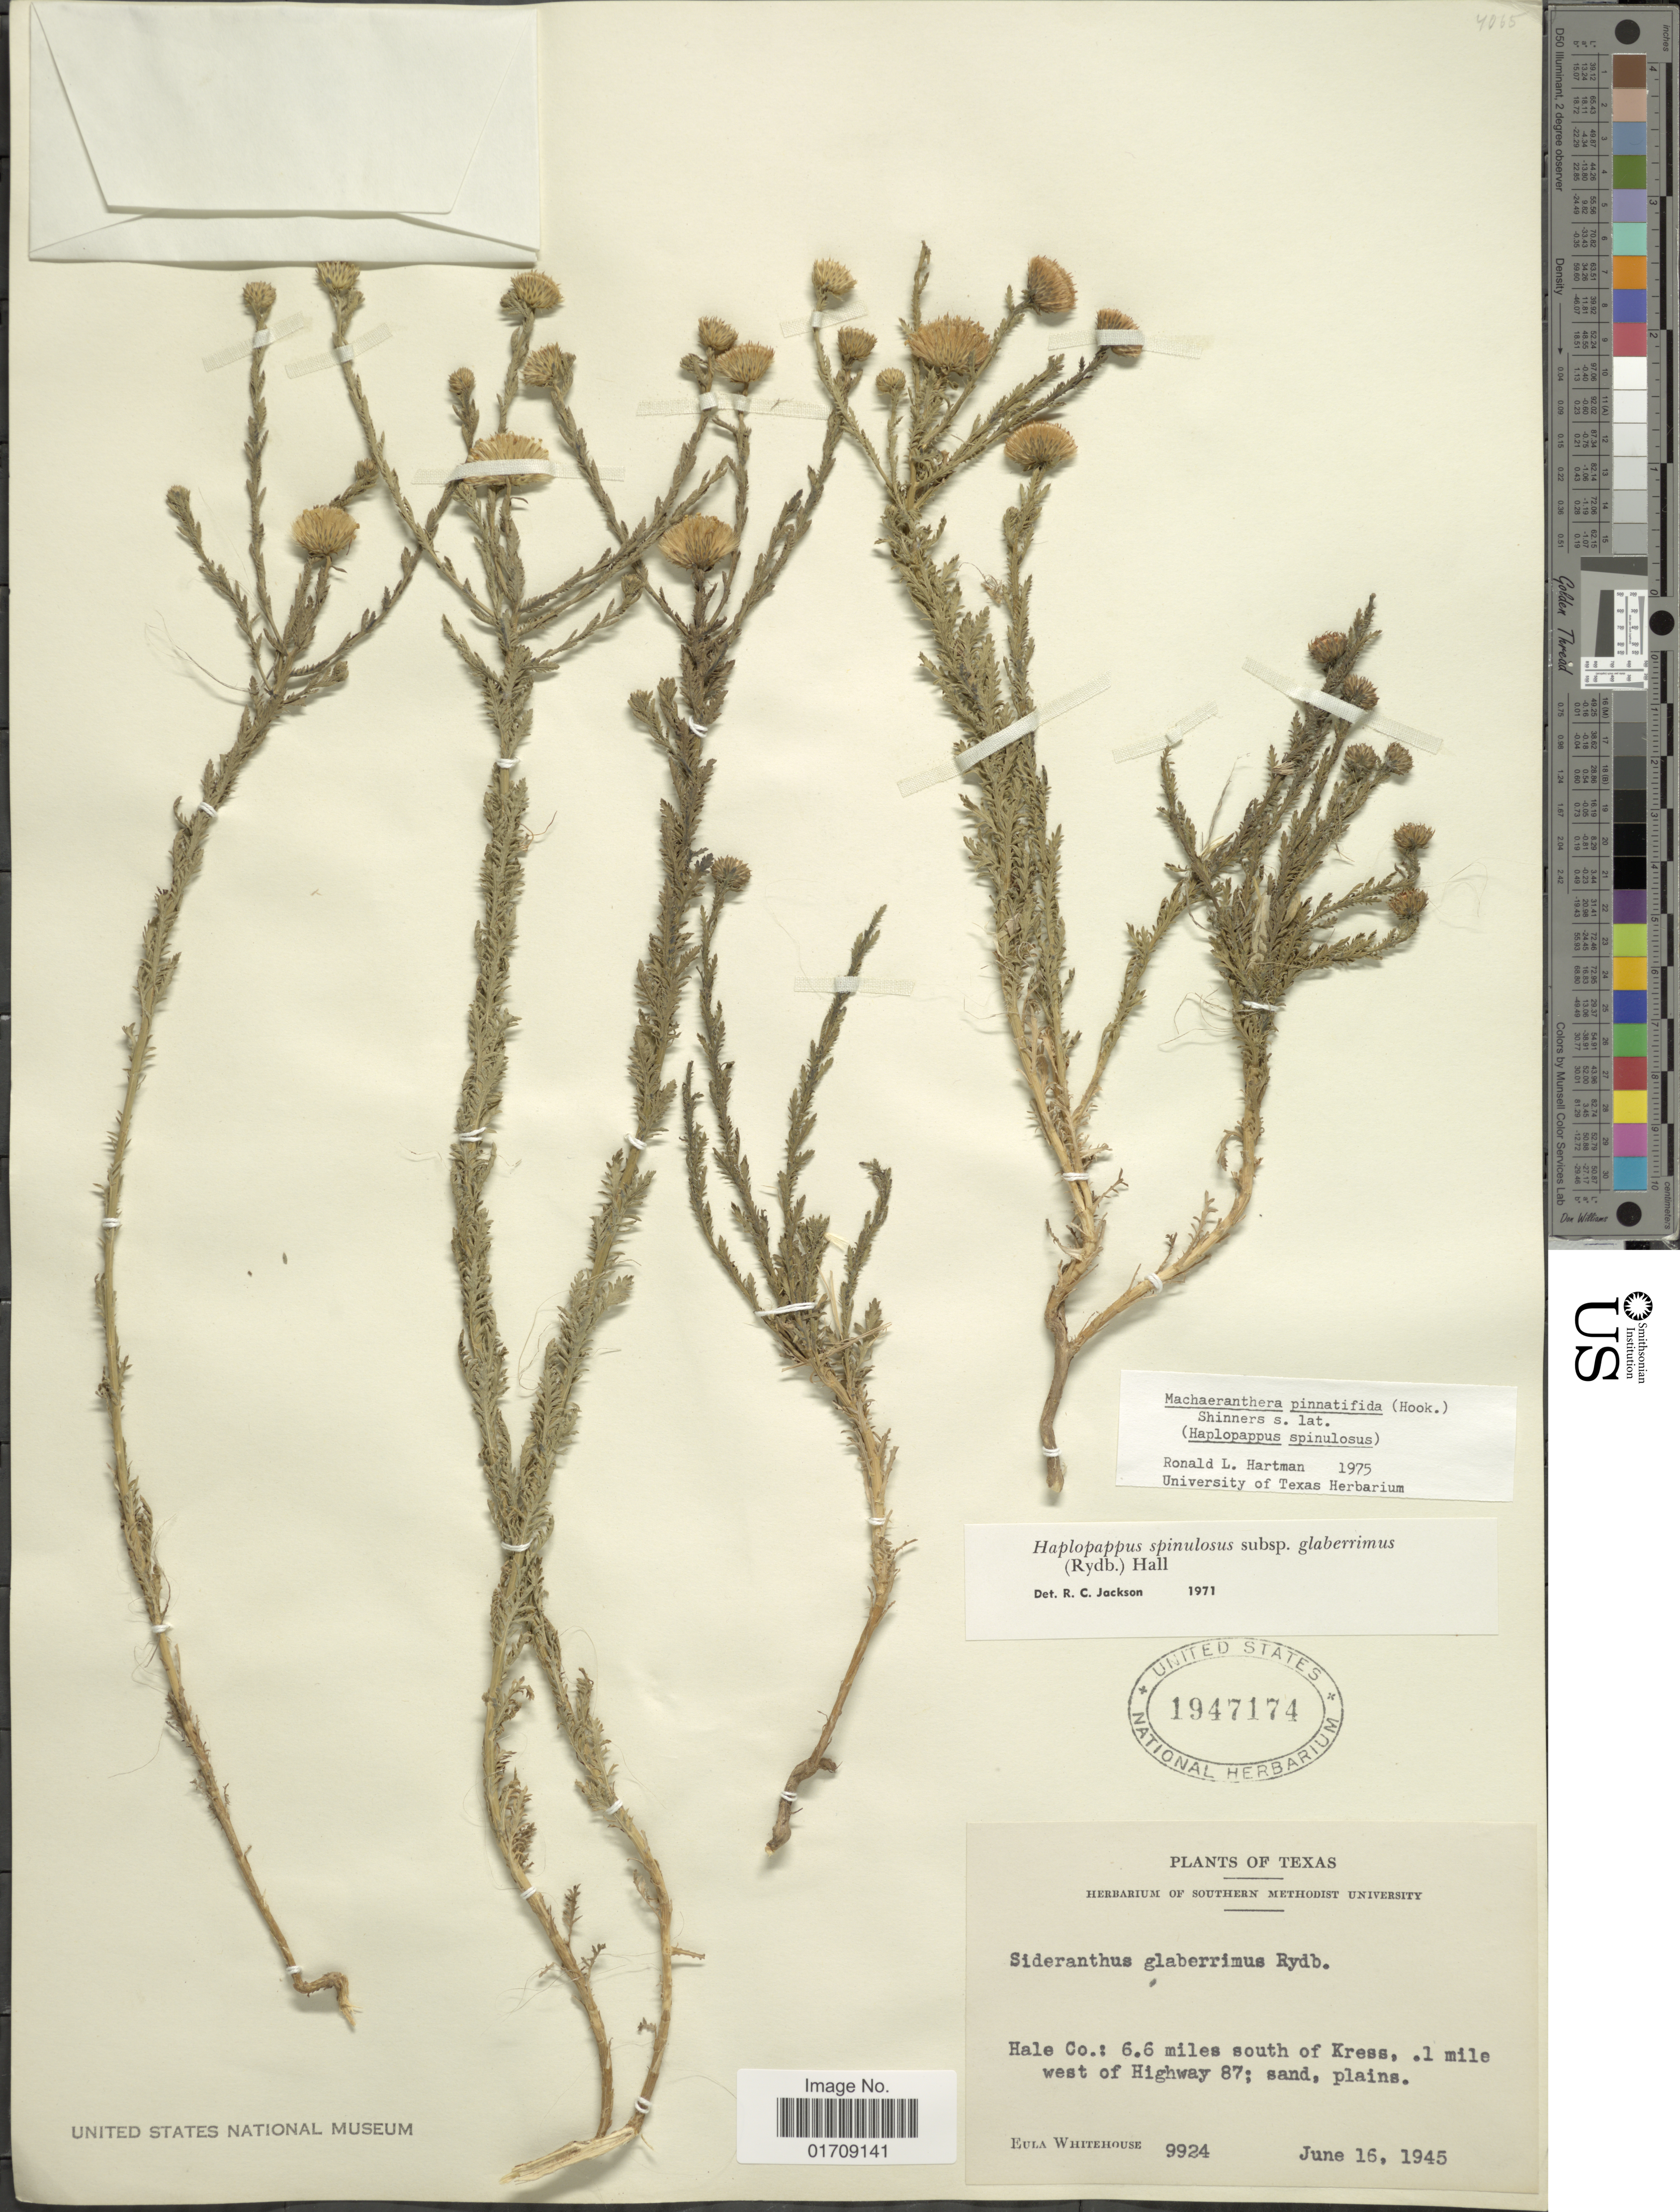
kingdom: Plantae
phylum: Tracheophyta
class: Magnoliopsida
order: Asterales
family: Asteraceae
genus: Machaeranthera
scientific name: Machaeranthera pinnatifida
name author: (Hook.) Shinners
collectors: E. Whitehouse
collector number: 9924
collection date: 1945-06-16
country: United States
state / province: Texas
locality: Hale Co., 6.6 miles south of Kress, .1 mile west of Highway 87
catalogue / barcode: US 1947174